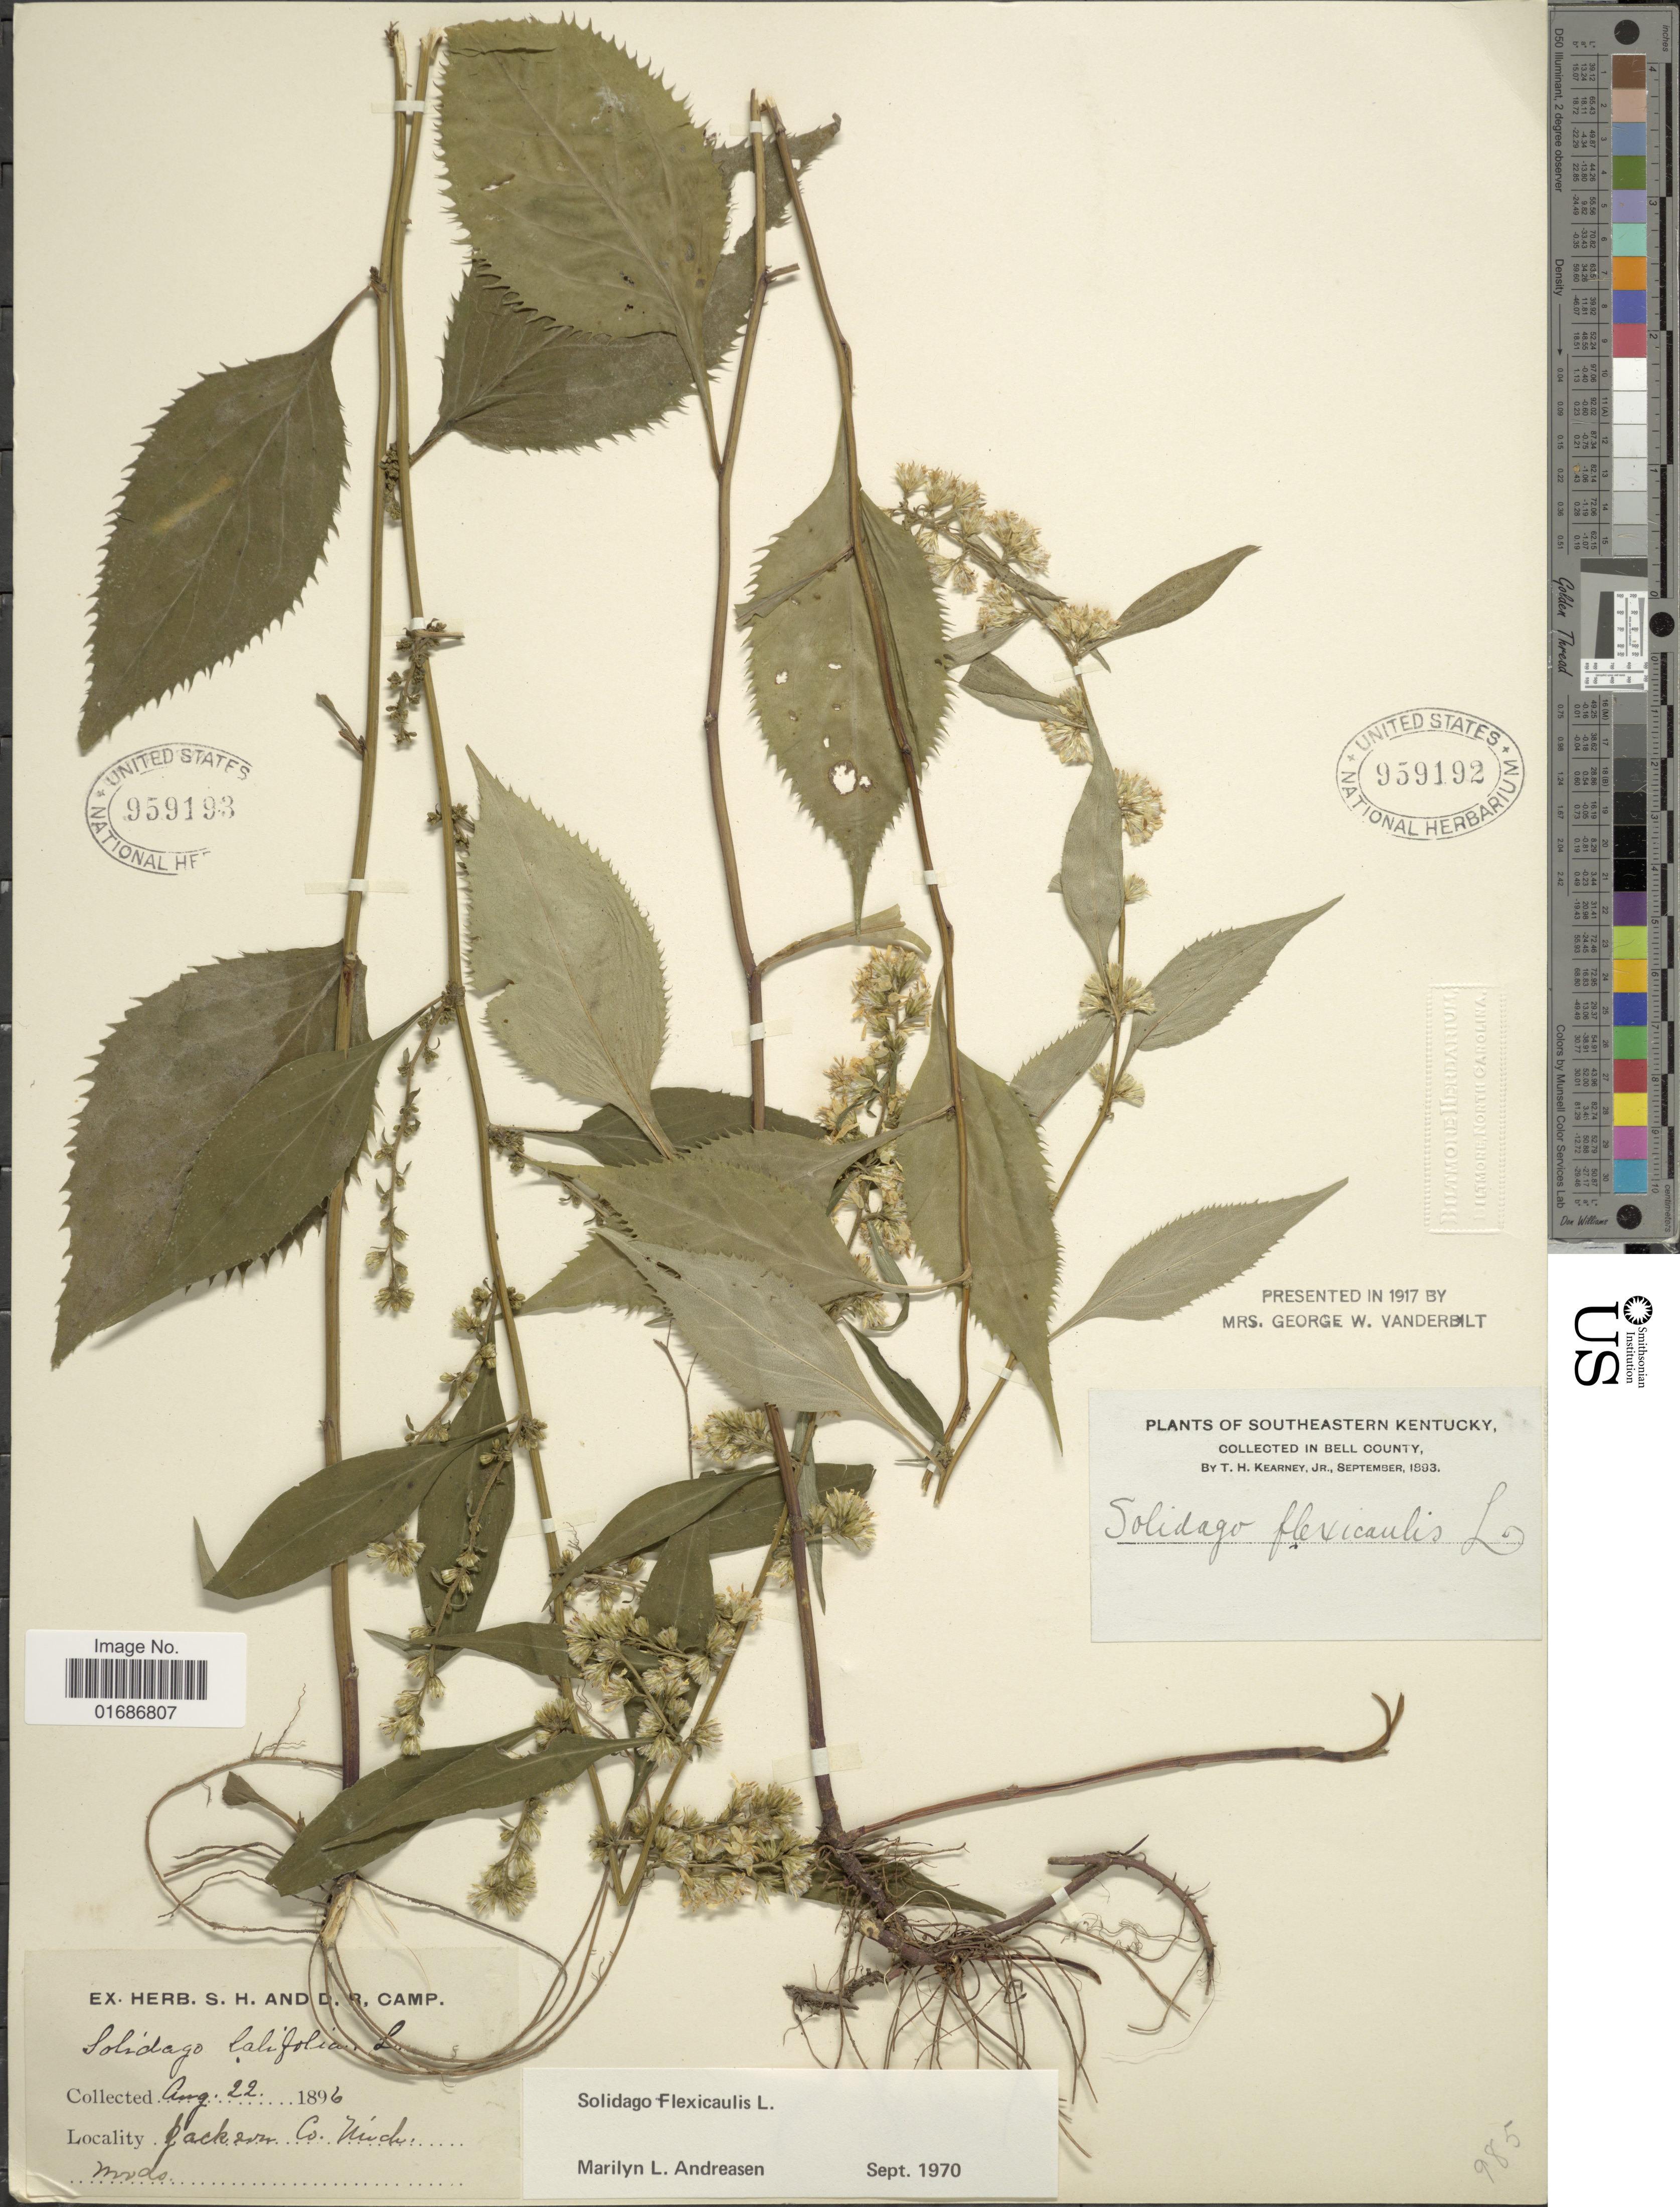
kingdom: Plantae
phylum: Tracheophyta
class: Magnoliopsida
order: Asterales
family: Asteraceae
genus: Solidago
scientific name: Solidago flexicaulis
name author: L.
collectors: T. H. Kearney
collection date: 1893-09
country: United States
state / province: Kentucky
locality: Southeastern Kentucky, Collected in Bell County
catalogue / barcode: US 959192-2